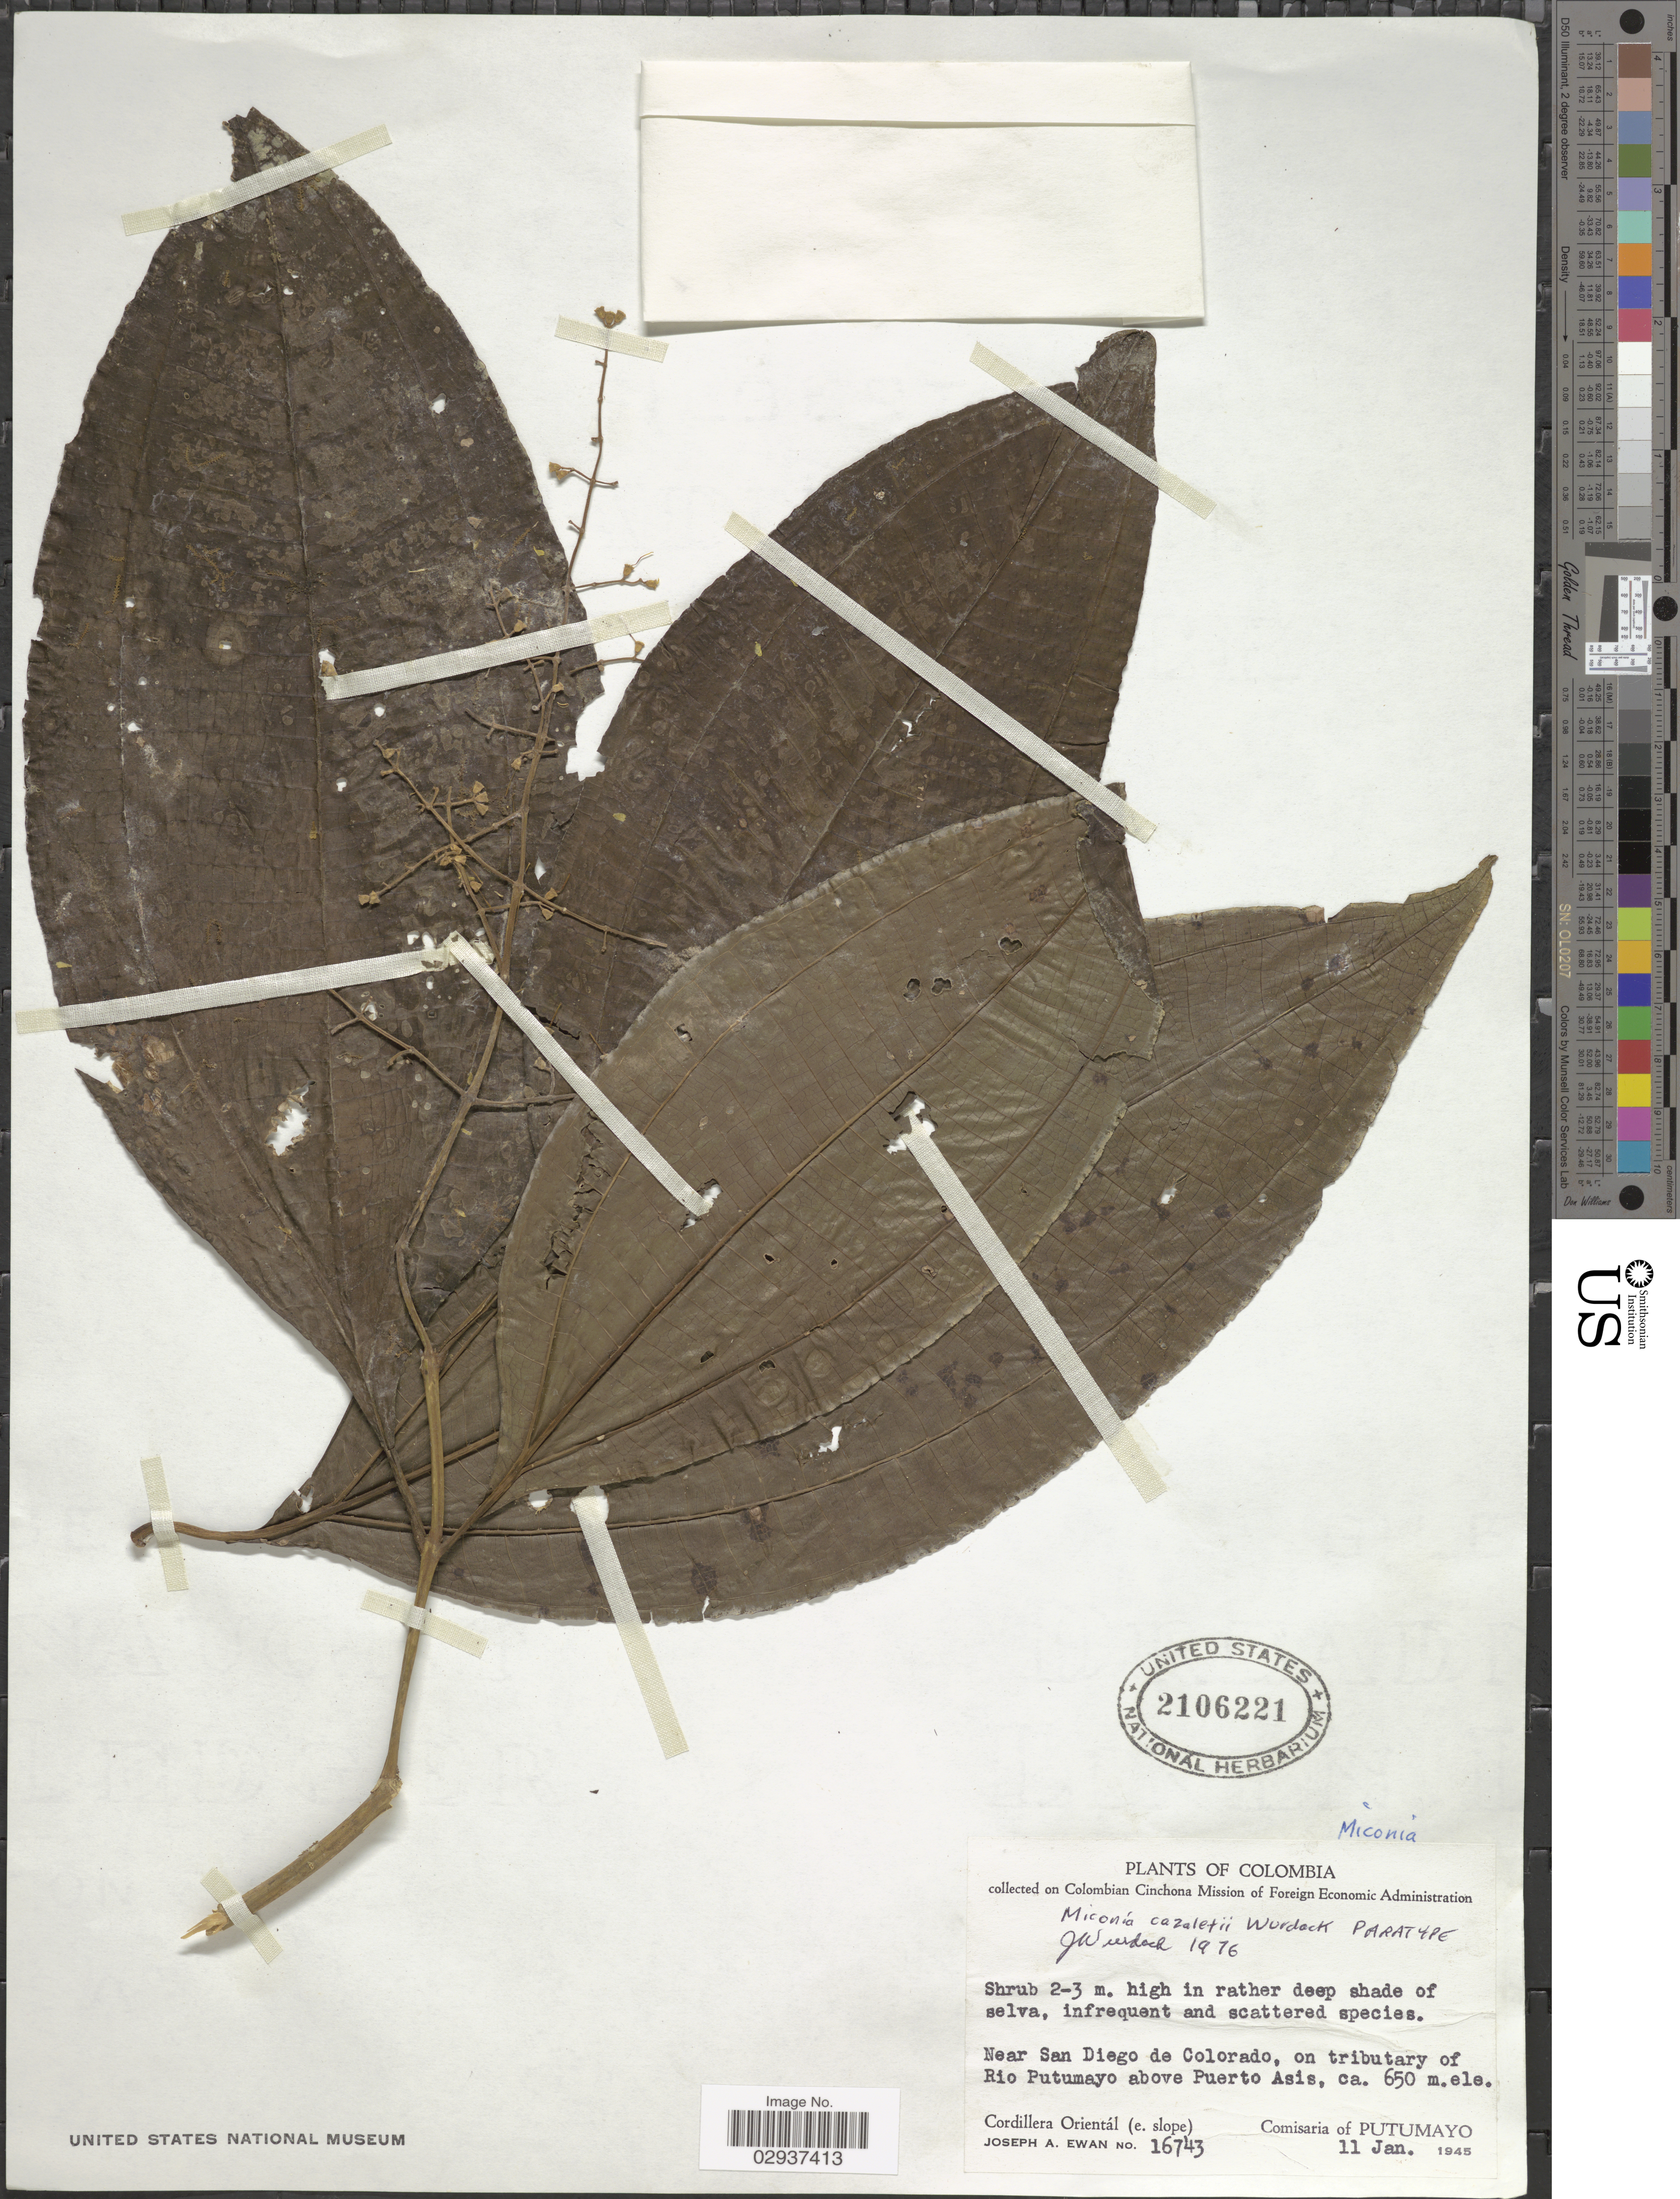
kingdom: Plantae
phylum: Tracheophyta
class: Magnoliopsida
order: Myrtales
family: Melastomataceae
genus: Miconia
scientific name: Miconia cazaletii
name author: Wurdack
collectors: J. A. Ewan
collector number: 16743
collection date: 1945-01-11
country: Colombia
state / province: Putumayo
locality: Near San Diego de Colorado, on tributary of Rio Putumayo above Puerto Asis.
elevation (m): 650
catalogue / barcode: US 2106221